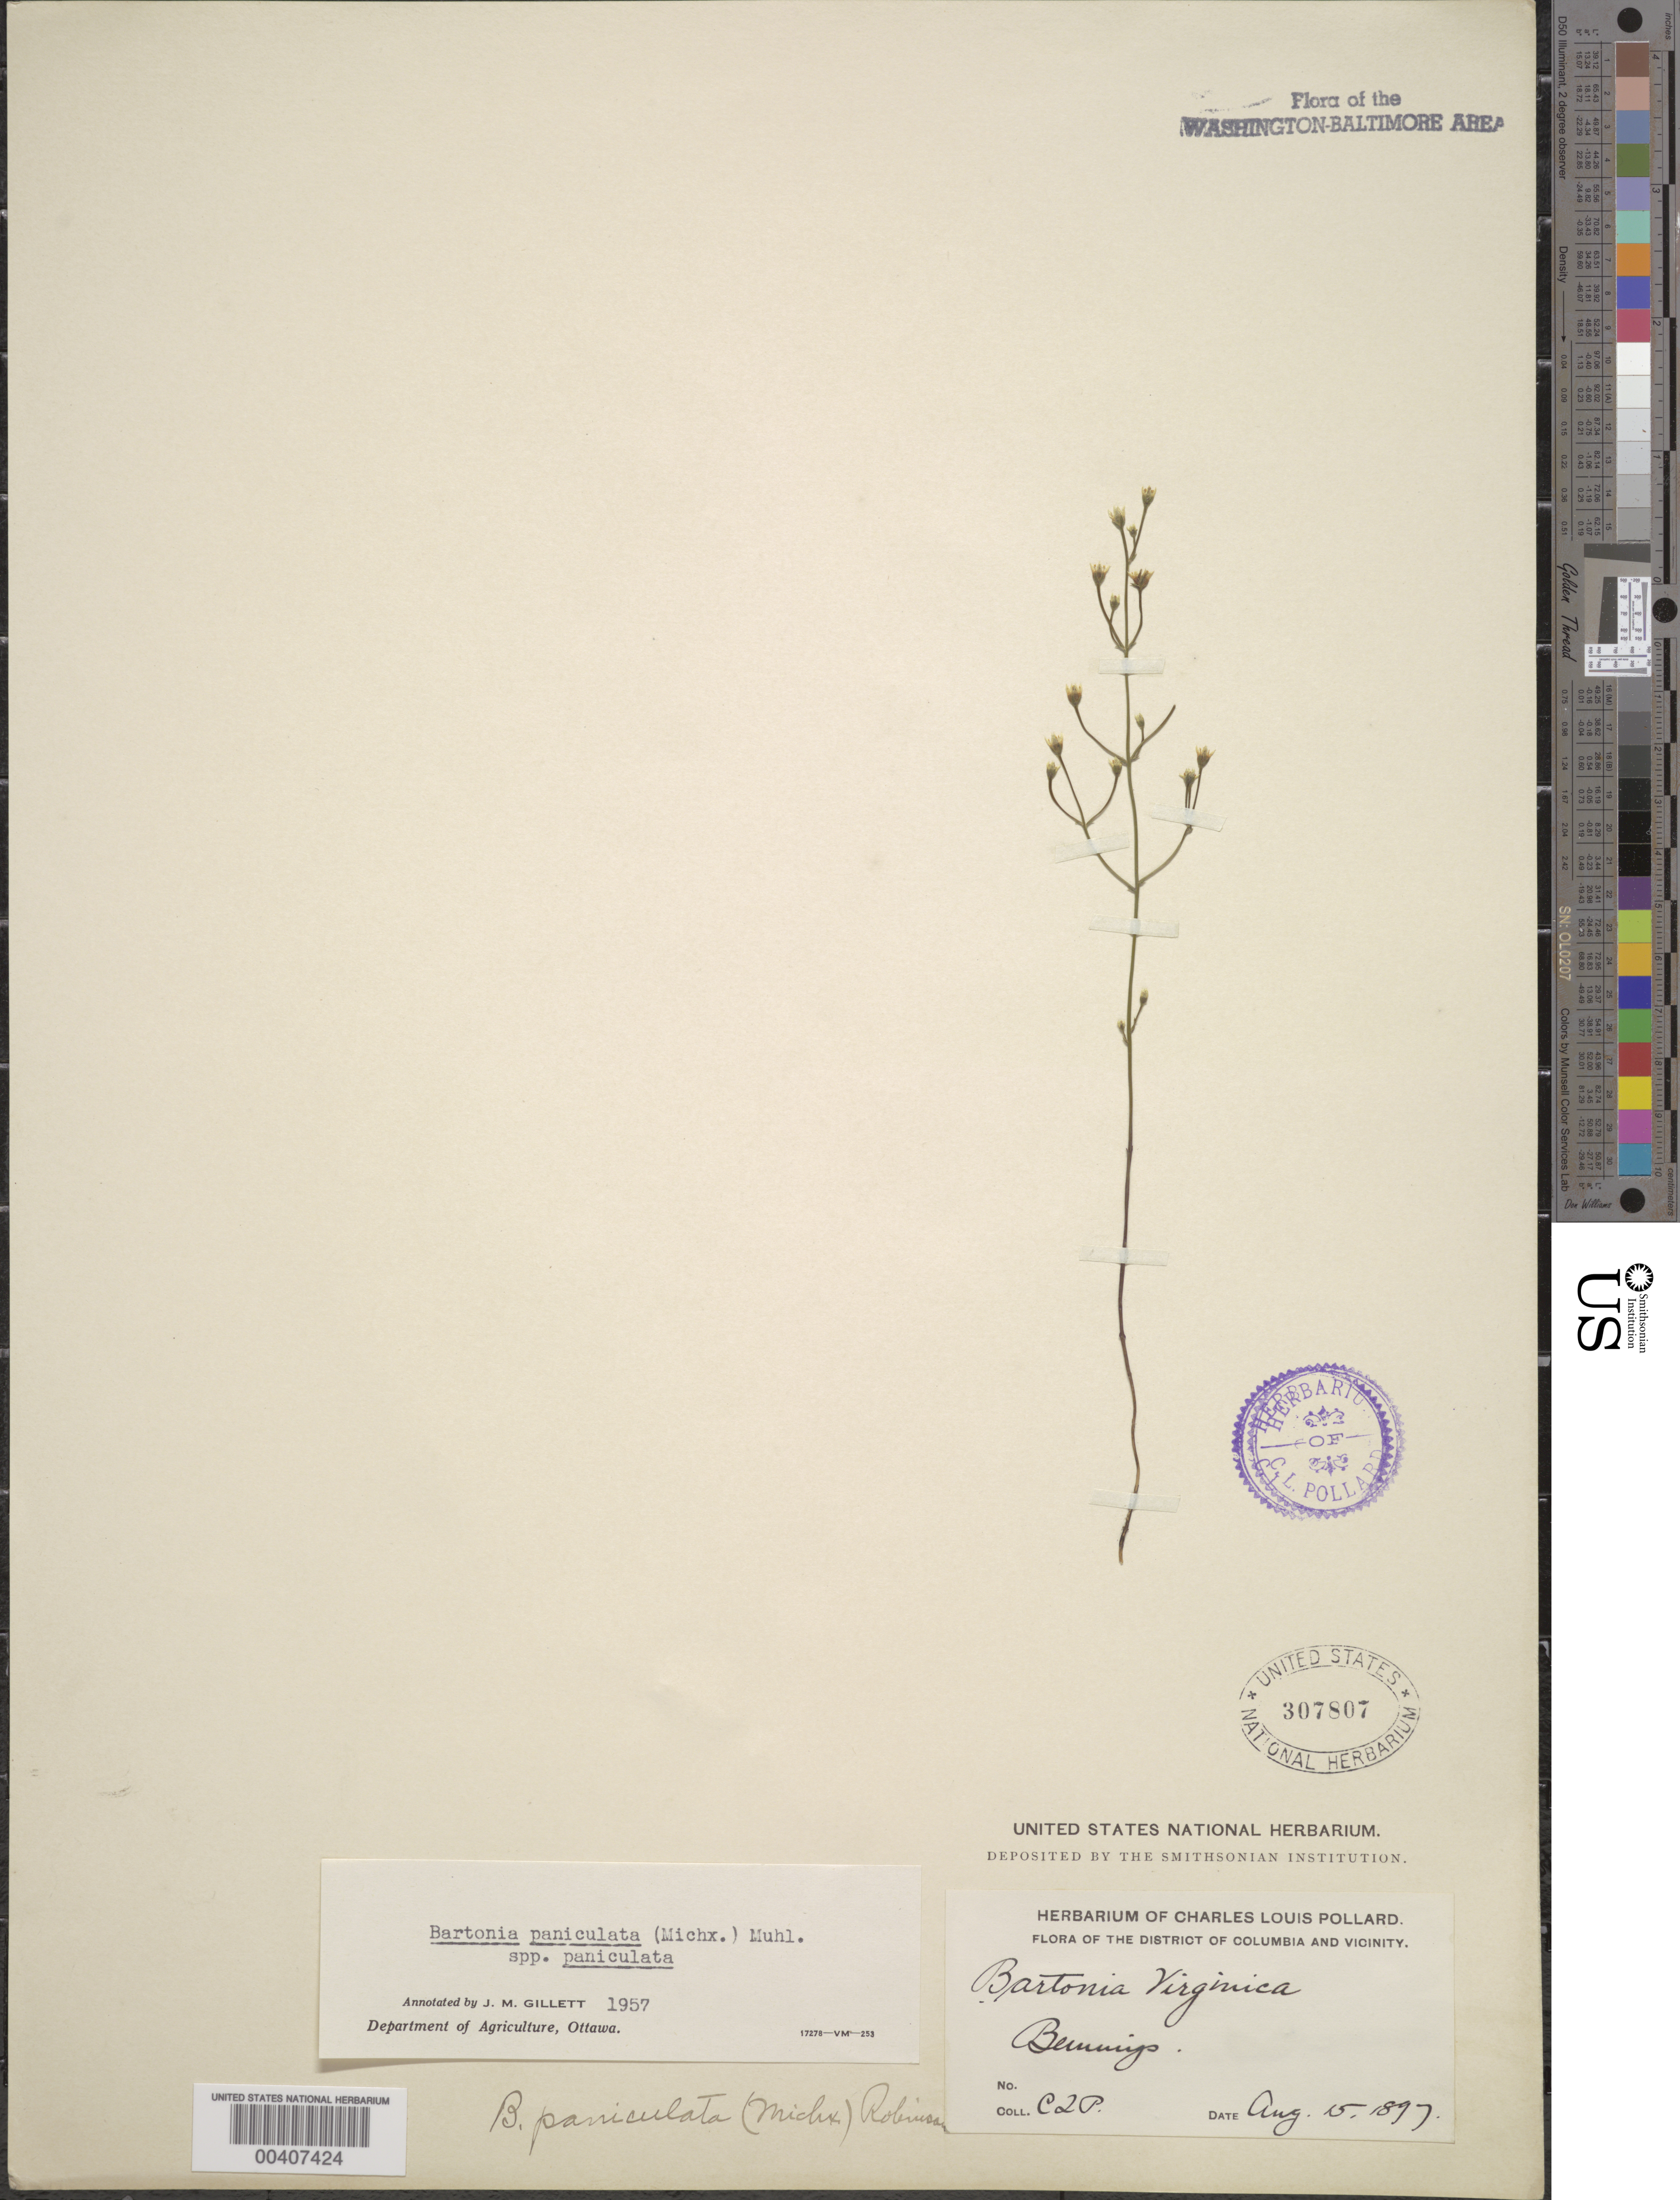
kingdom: Plantae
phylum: Tracheophyta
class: Magnoliopsida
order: Gentianales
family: Gentianaceae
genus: Bartonia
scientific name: Bartonia paniculata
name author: (Michx.) Muhl.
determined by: Gillett, J. M.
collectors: C. L. Pollard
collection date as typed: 15 Aug 1897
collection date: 1897-08-15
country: United States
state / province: District of Columbia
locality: Bennings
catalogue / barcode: US 307807